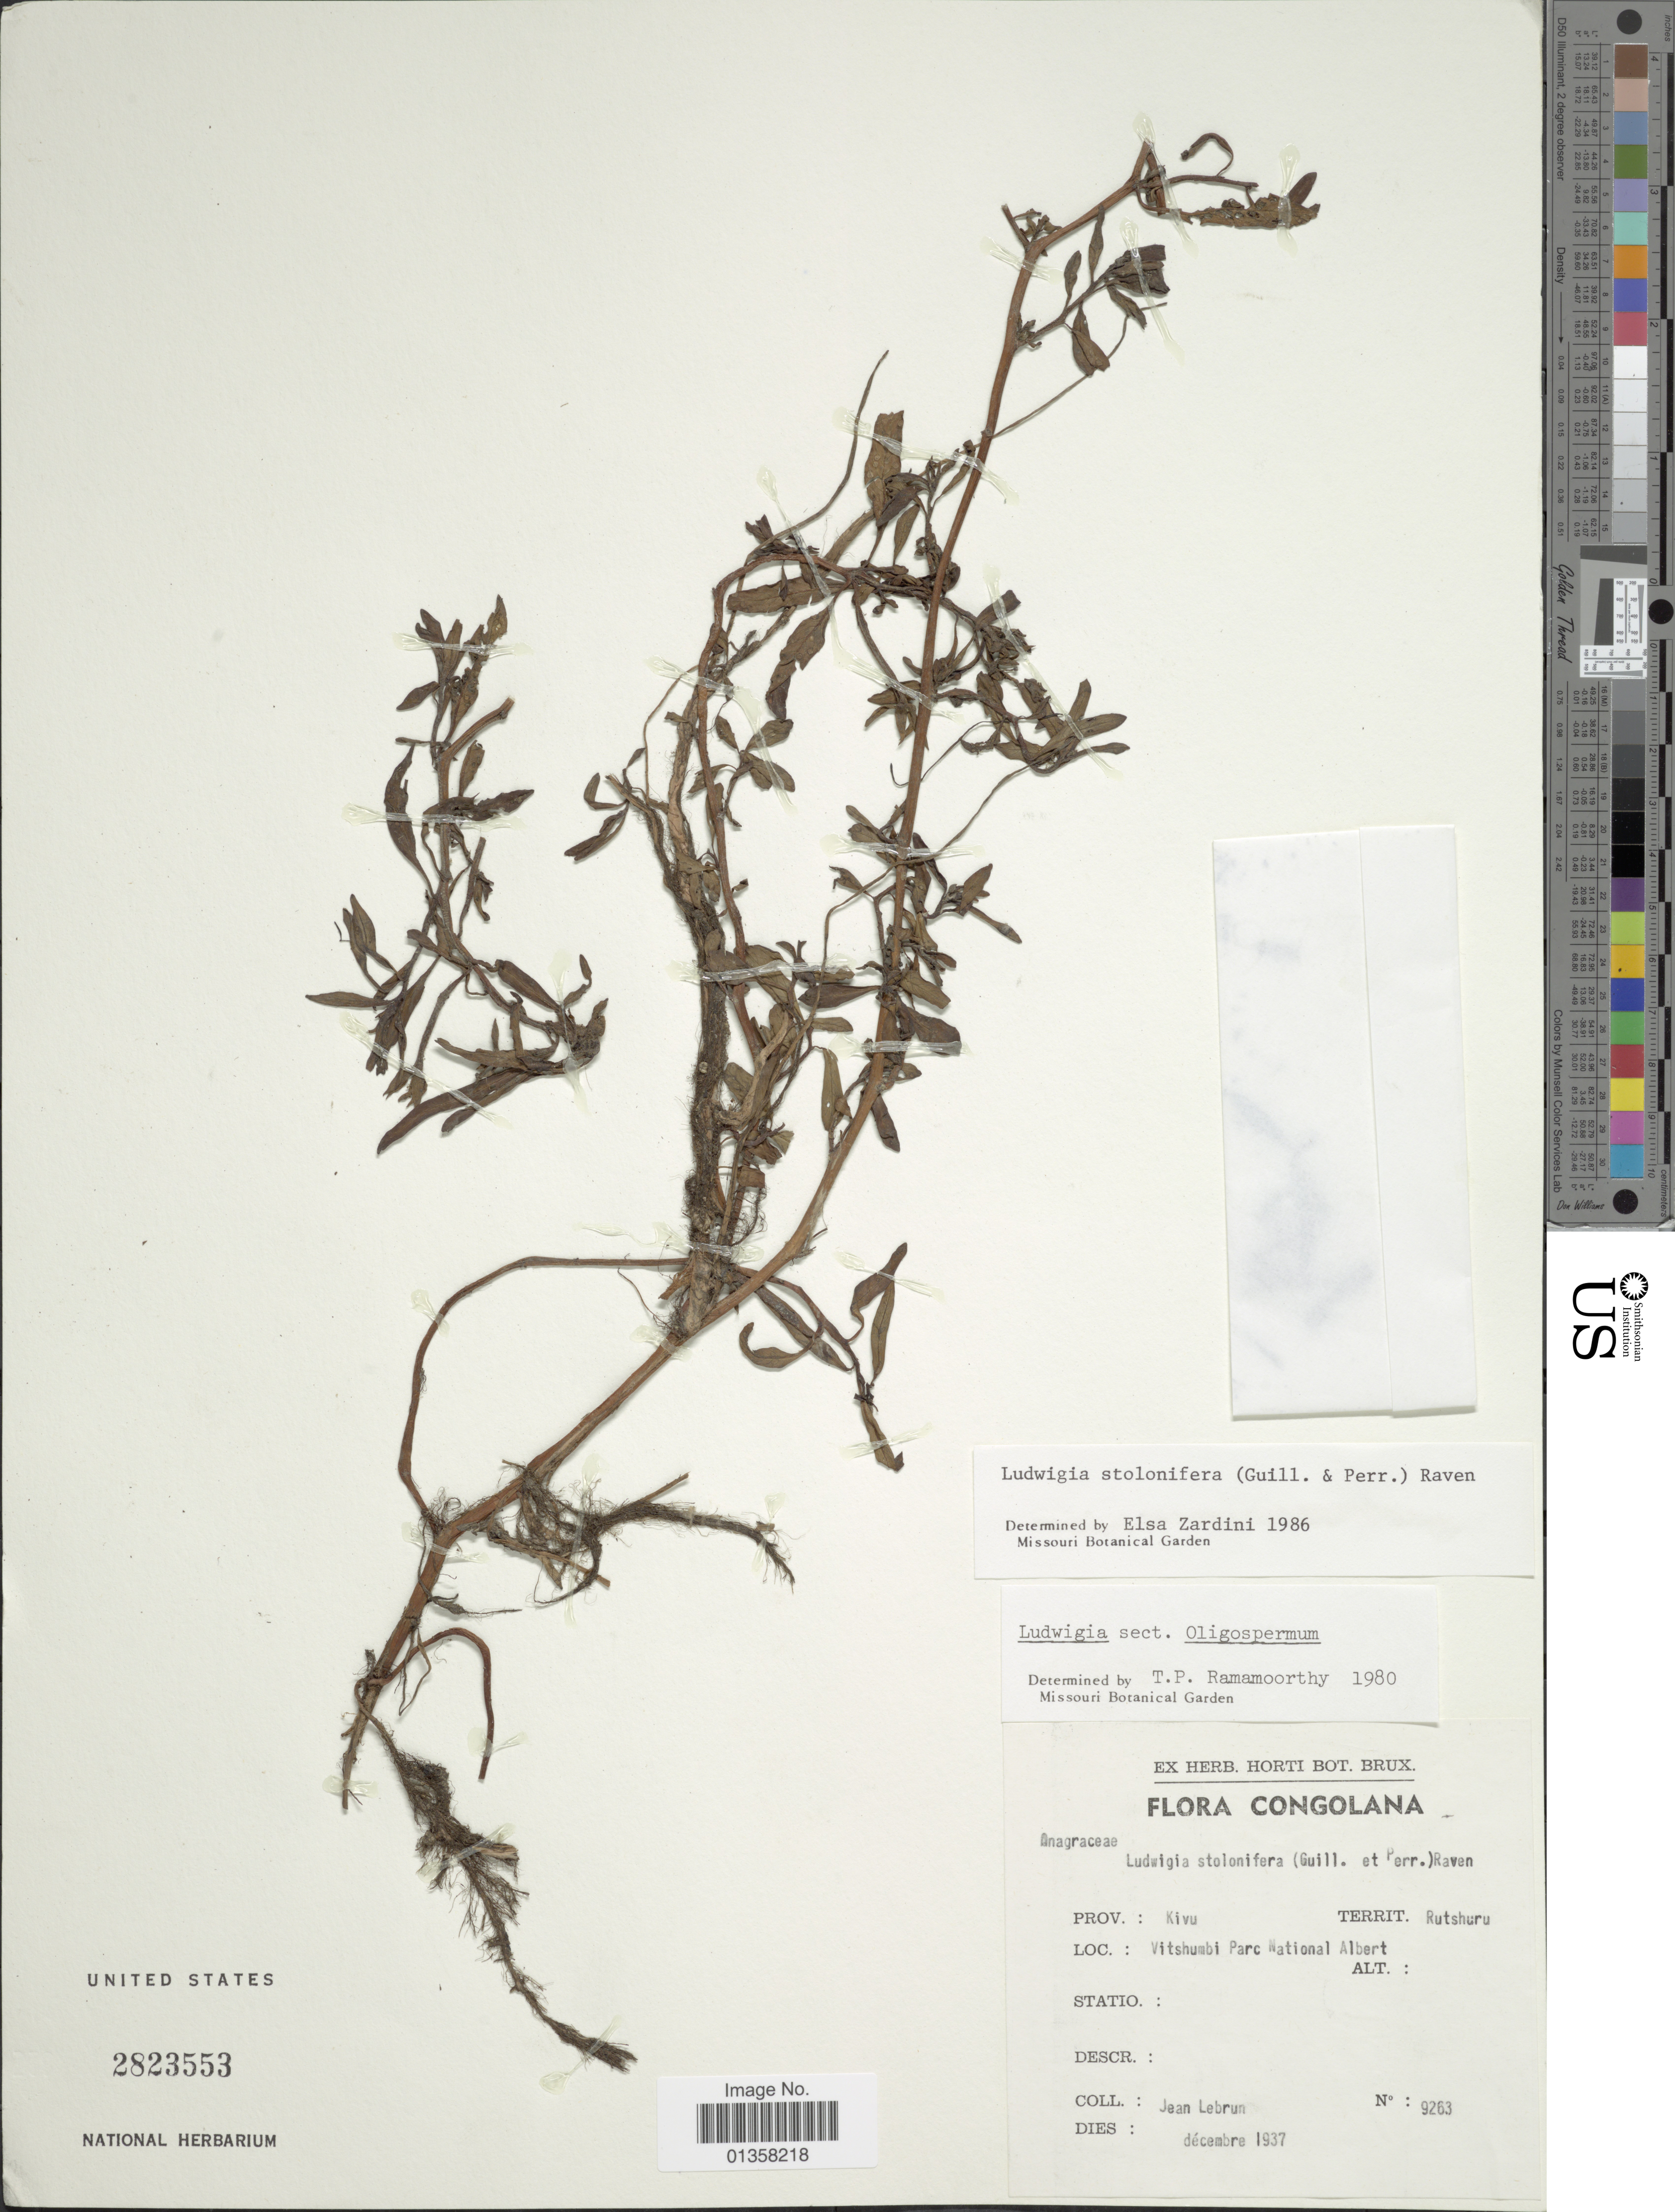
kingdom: Plantae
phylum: Tracheophyta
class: Magnoliopsida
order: Myrtales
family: Onagraceae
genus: Ludwigia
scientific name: Ludwigia stolonifera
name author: (Guill. & Perr.) P.H. Raven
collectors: J. A. Lebrun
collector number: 9263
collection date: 1937-12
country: Congo, Democratic Republic of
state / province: Nord-Kivu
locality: Congolana. Territ. Rutshuru, Vitshumbi Parc National Albert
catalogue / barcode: US 2823553